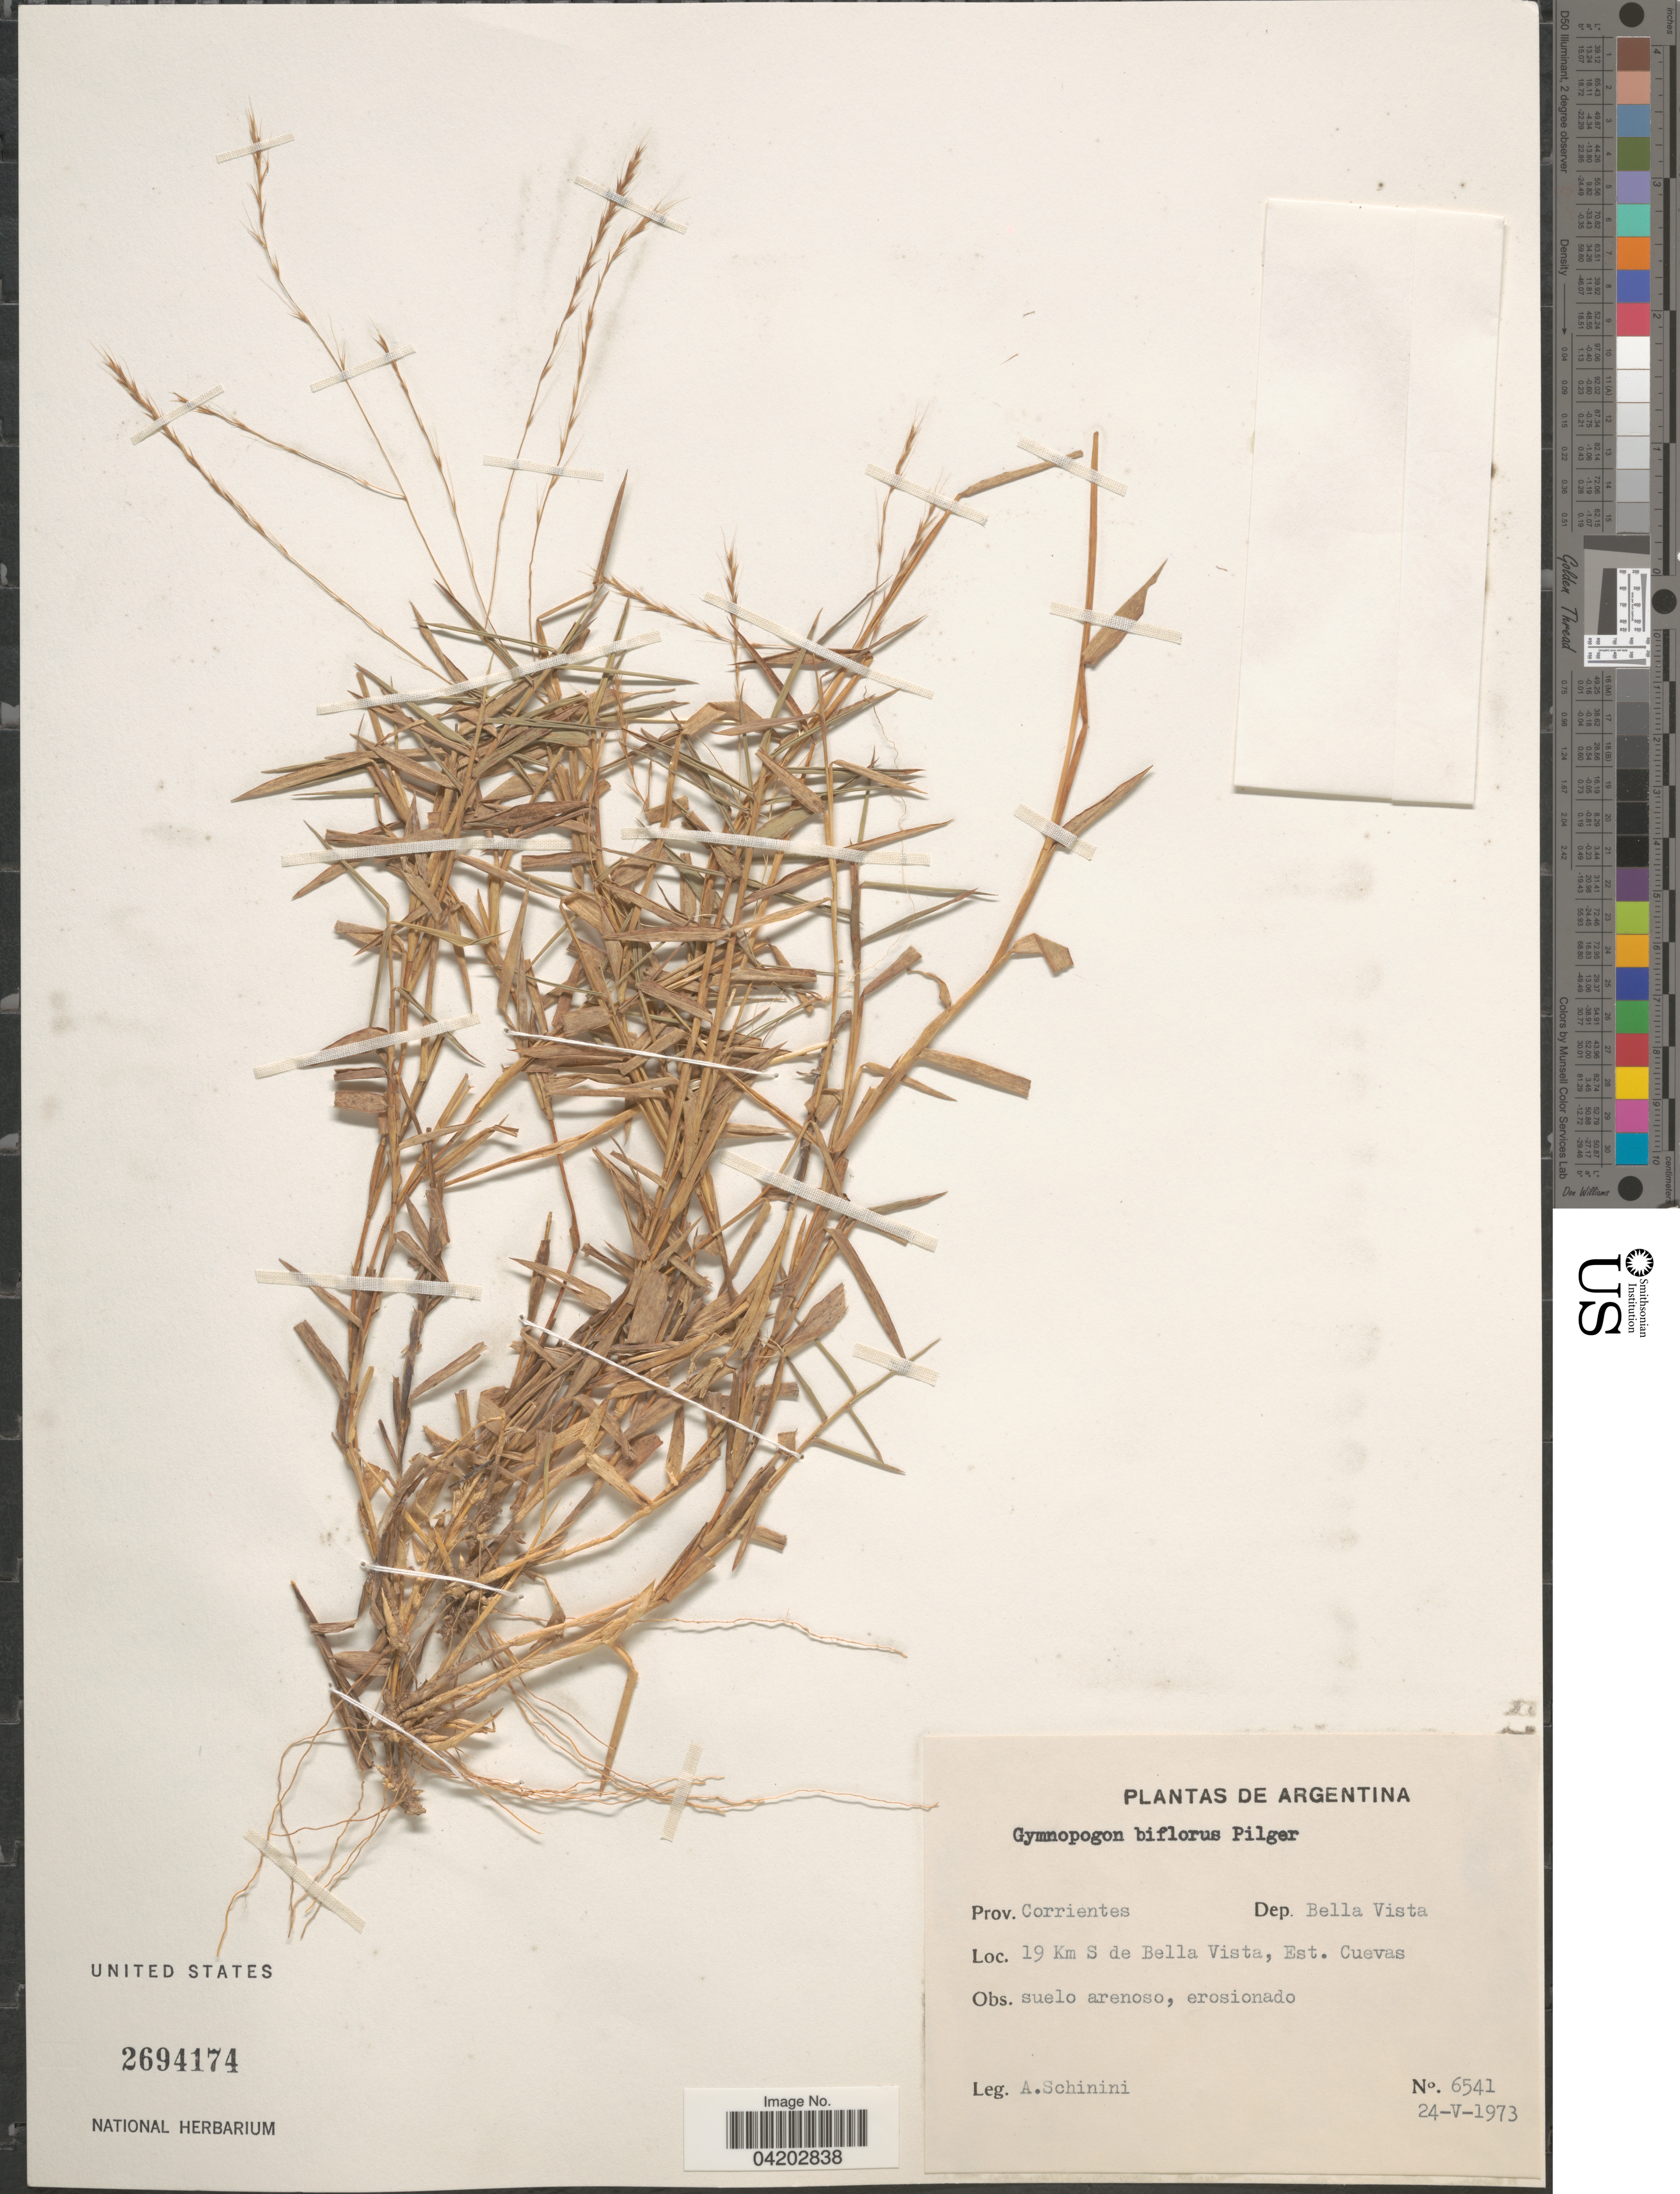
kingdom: Plantae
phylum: Tracheophyta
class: Liliopsida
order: Poales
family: Poaceae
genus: Gymnopogon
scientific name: Gymnopogon spicatus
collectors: A. Schinini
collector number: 6541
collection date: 1973-05-24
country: Argentina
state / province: Corrientes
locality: Dep. Bella Vista. 19 Km S de Bella Vista, Est. Cuevas.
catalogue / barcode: US 2694174